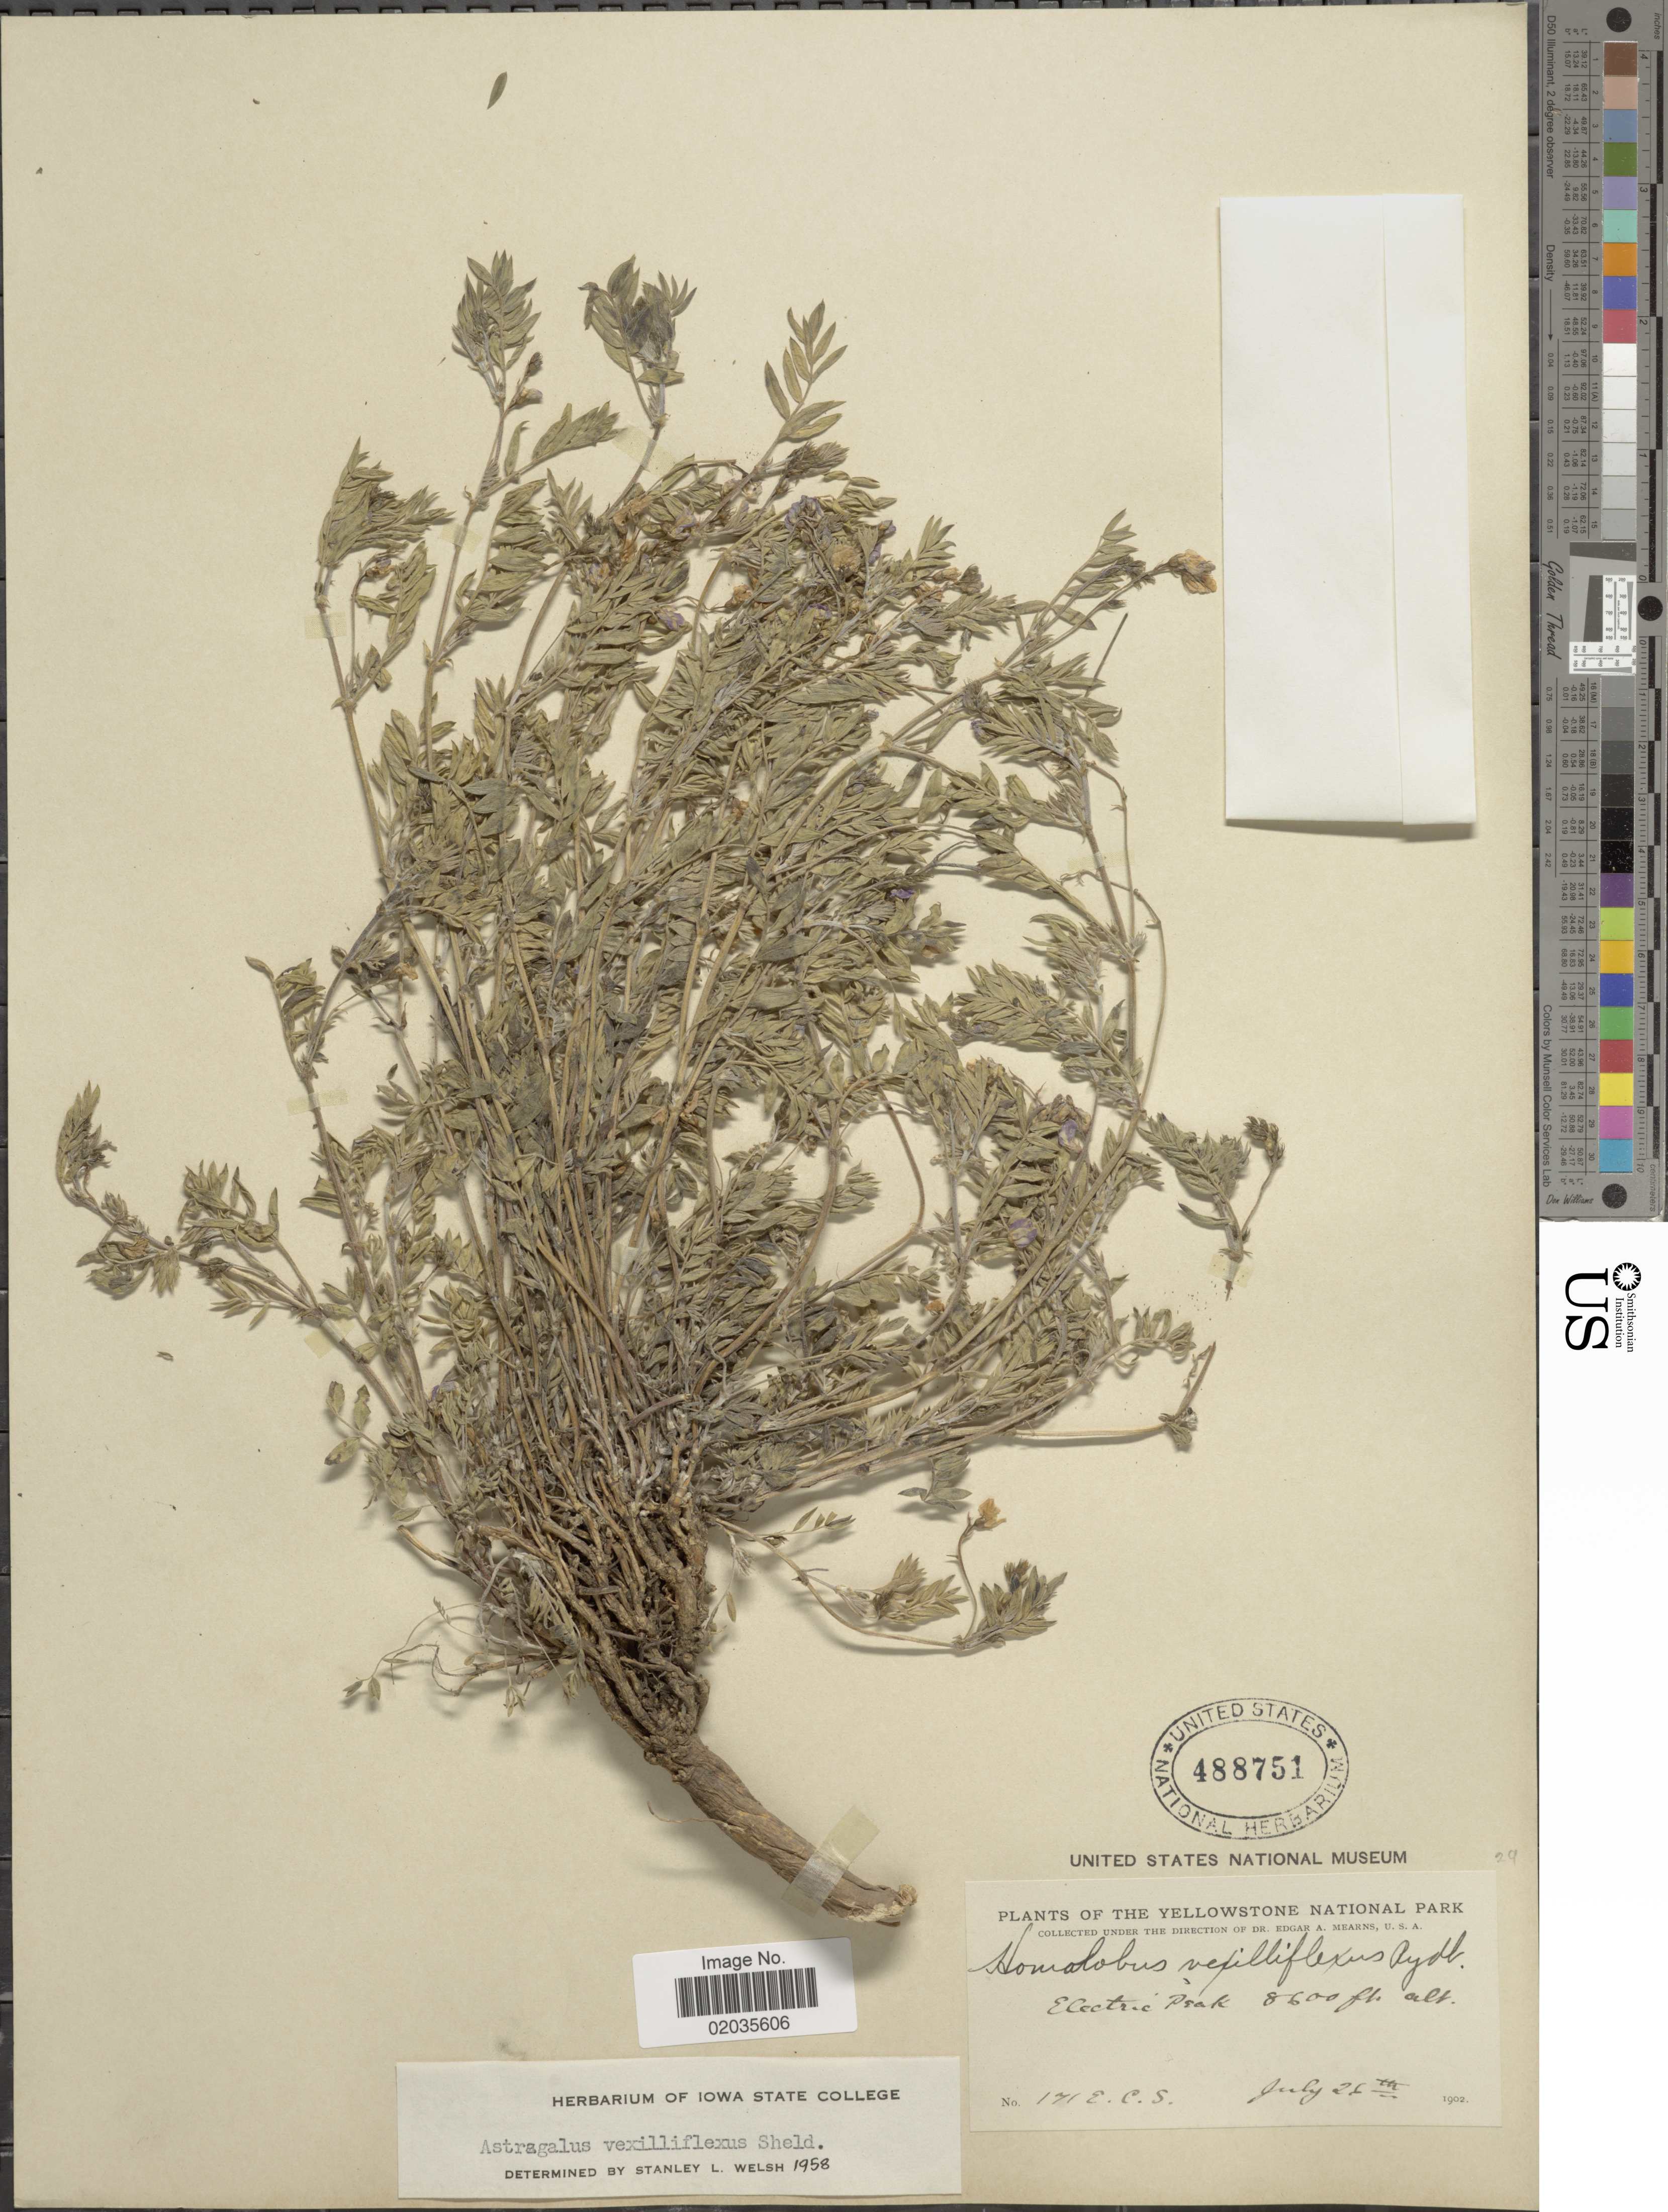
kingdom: Plantae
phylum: Tracheophyta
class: Magnoliopsida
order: Fabales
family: Fabaceae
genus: Astragalus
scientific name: Astragalus vexilliflexus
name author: E. Sheld.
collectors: E. C. Smith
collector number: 171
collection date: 1902-07-26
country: United States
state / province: Montana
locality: Yellowstone National Park, Electric Peak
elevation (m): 2621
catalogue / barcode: US 488751